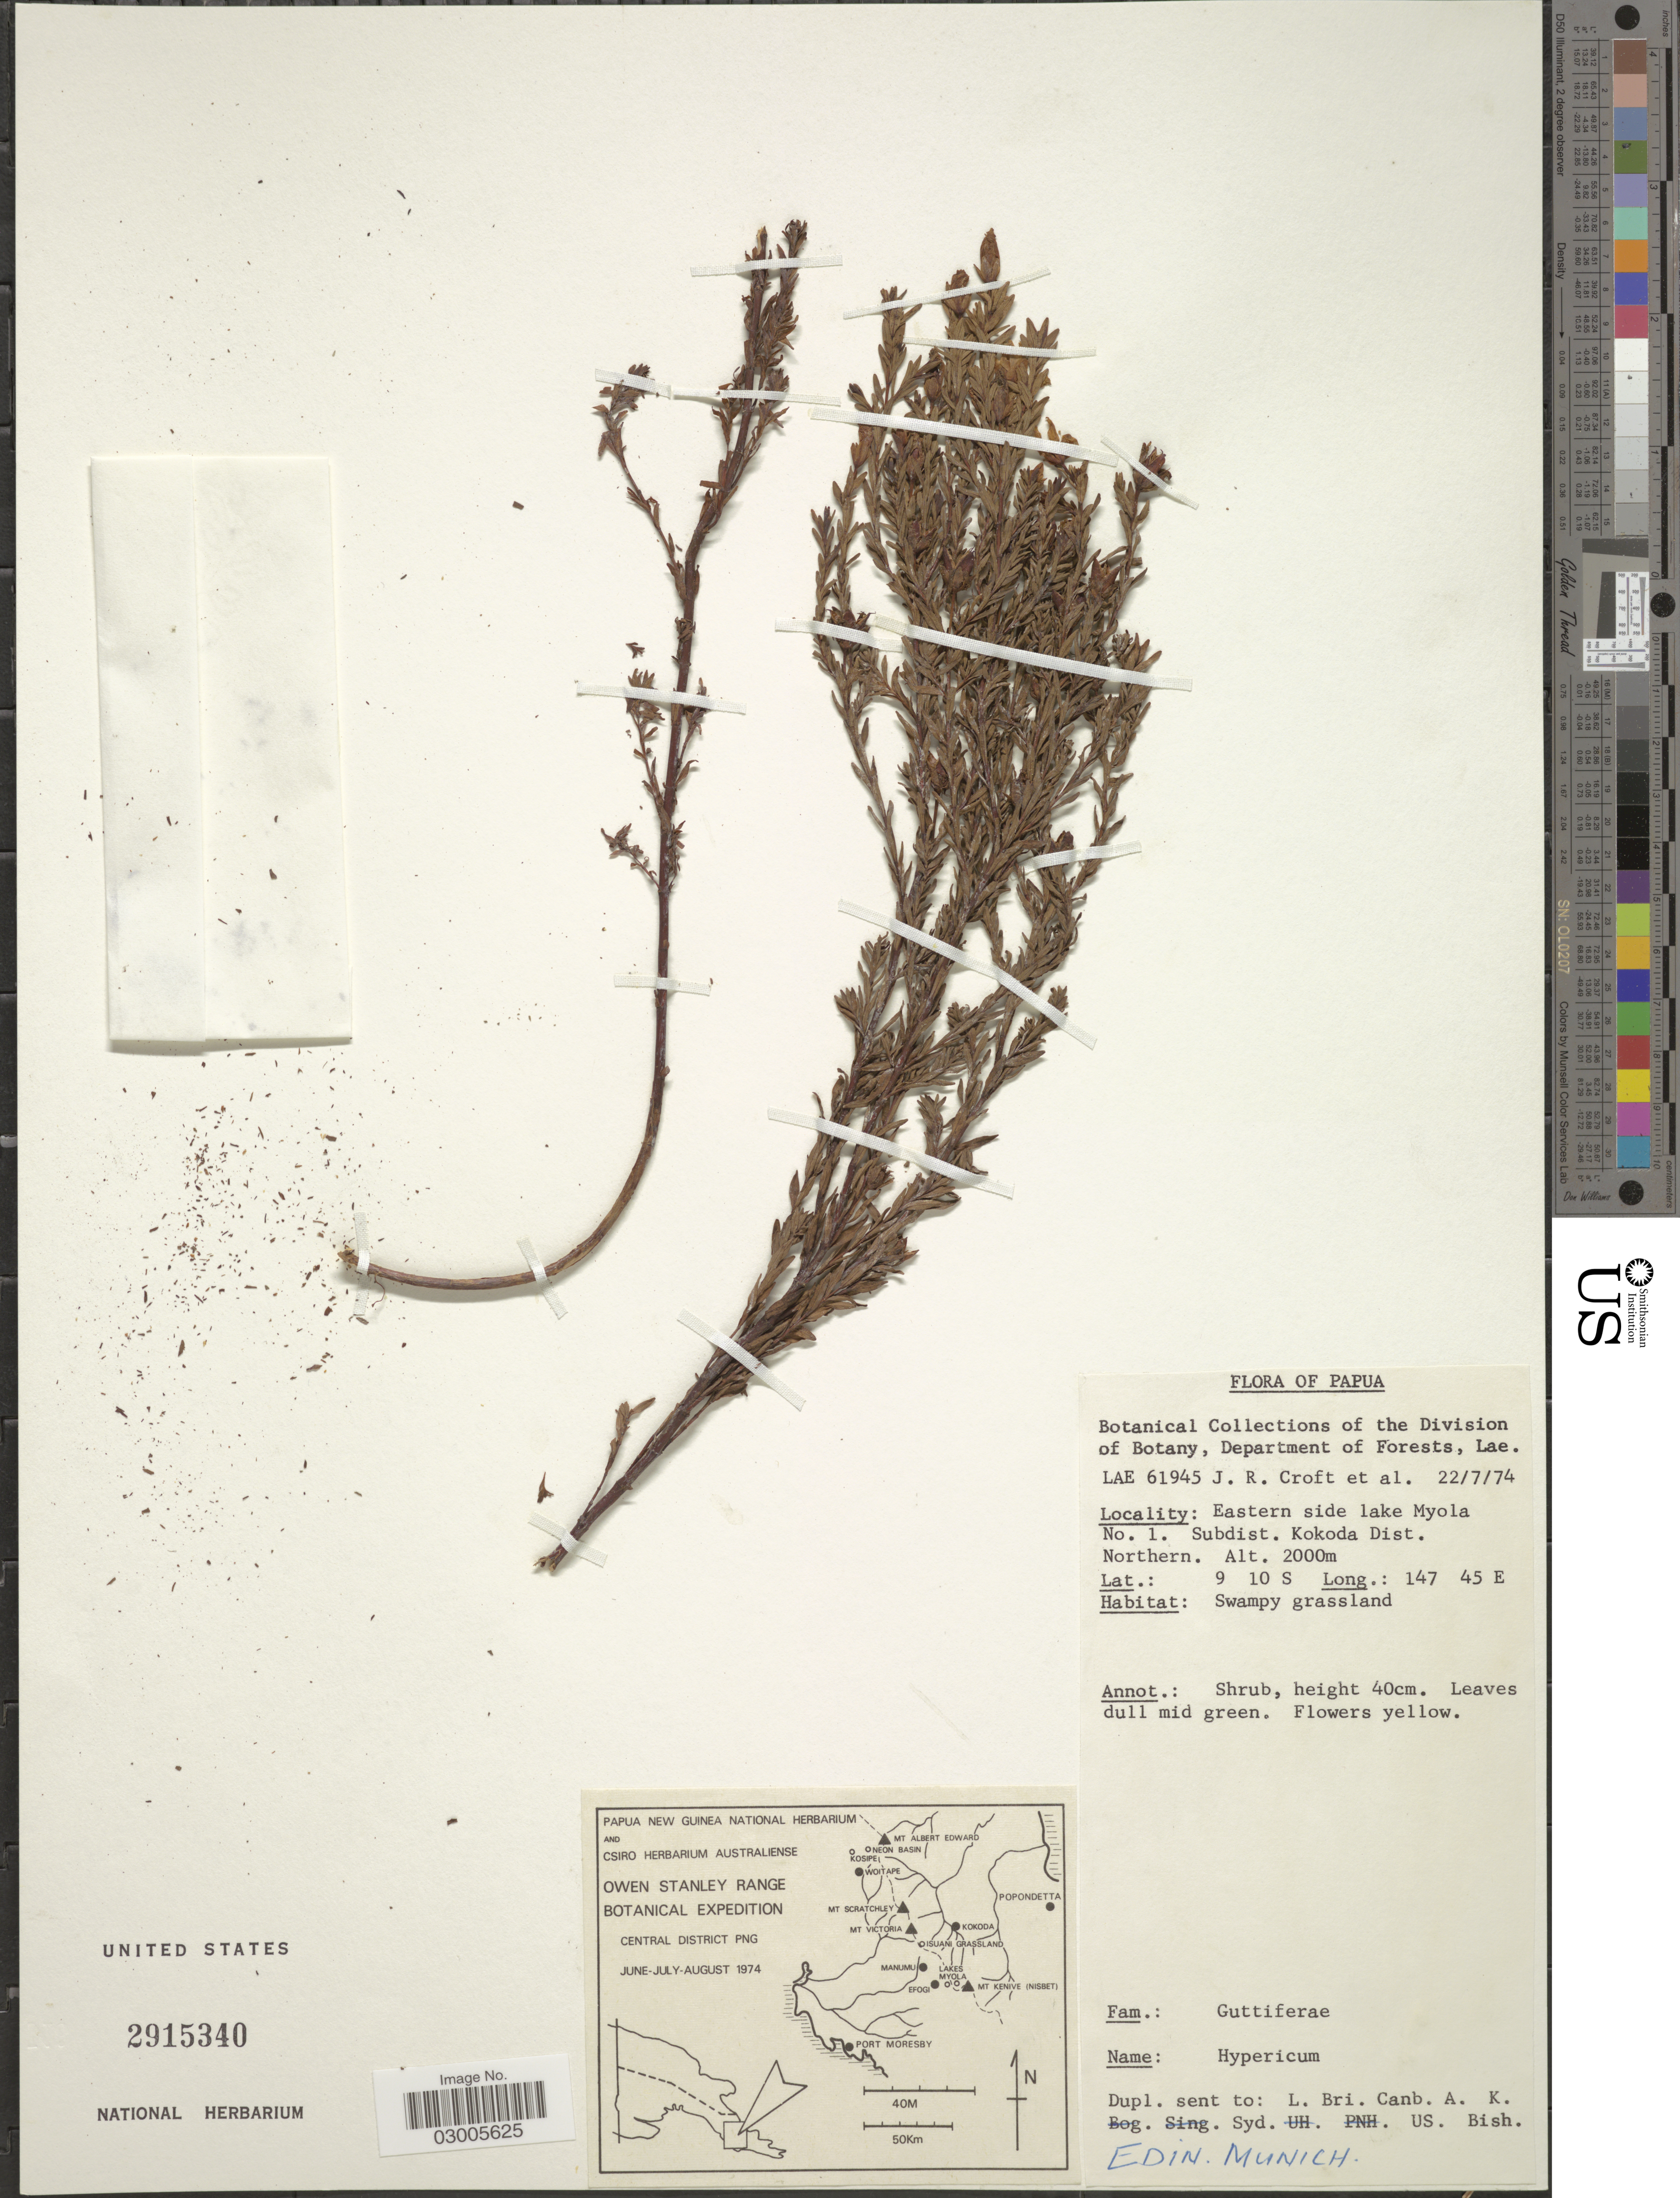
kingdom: Plantae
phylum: Tracheophyta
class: Magnoliopsida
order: Malpighiales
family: Hypericaceae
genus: Hypericum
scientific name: Hypericum sp.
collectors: J. R. Croft & et al.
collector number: LAE61945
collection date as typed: Transcribed d/m/y: 22/7/74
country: Papua New Guinea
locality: Papua, Eastern side lake Myola No. 1. Subdist. Kodoka Dist. Northern.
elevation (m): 2000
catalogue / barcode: US 2915340